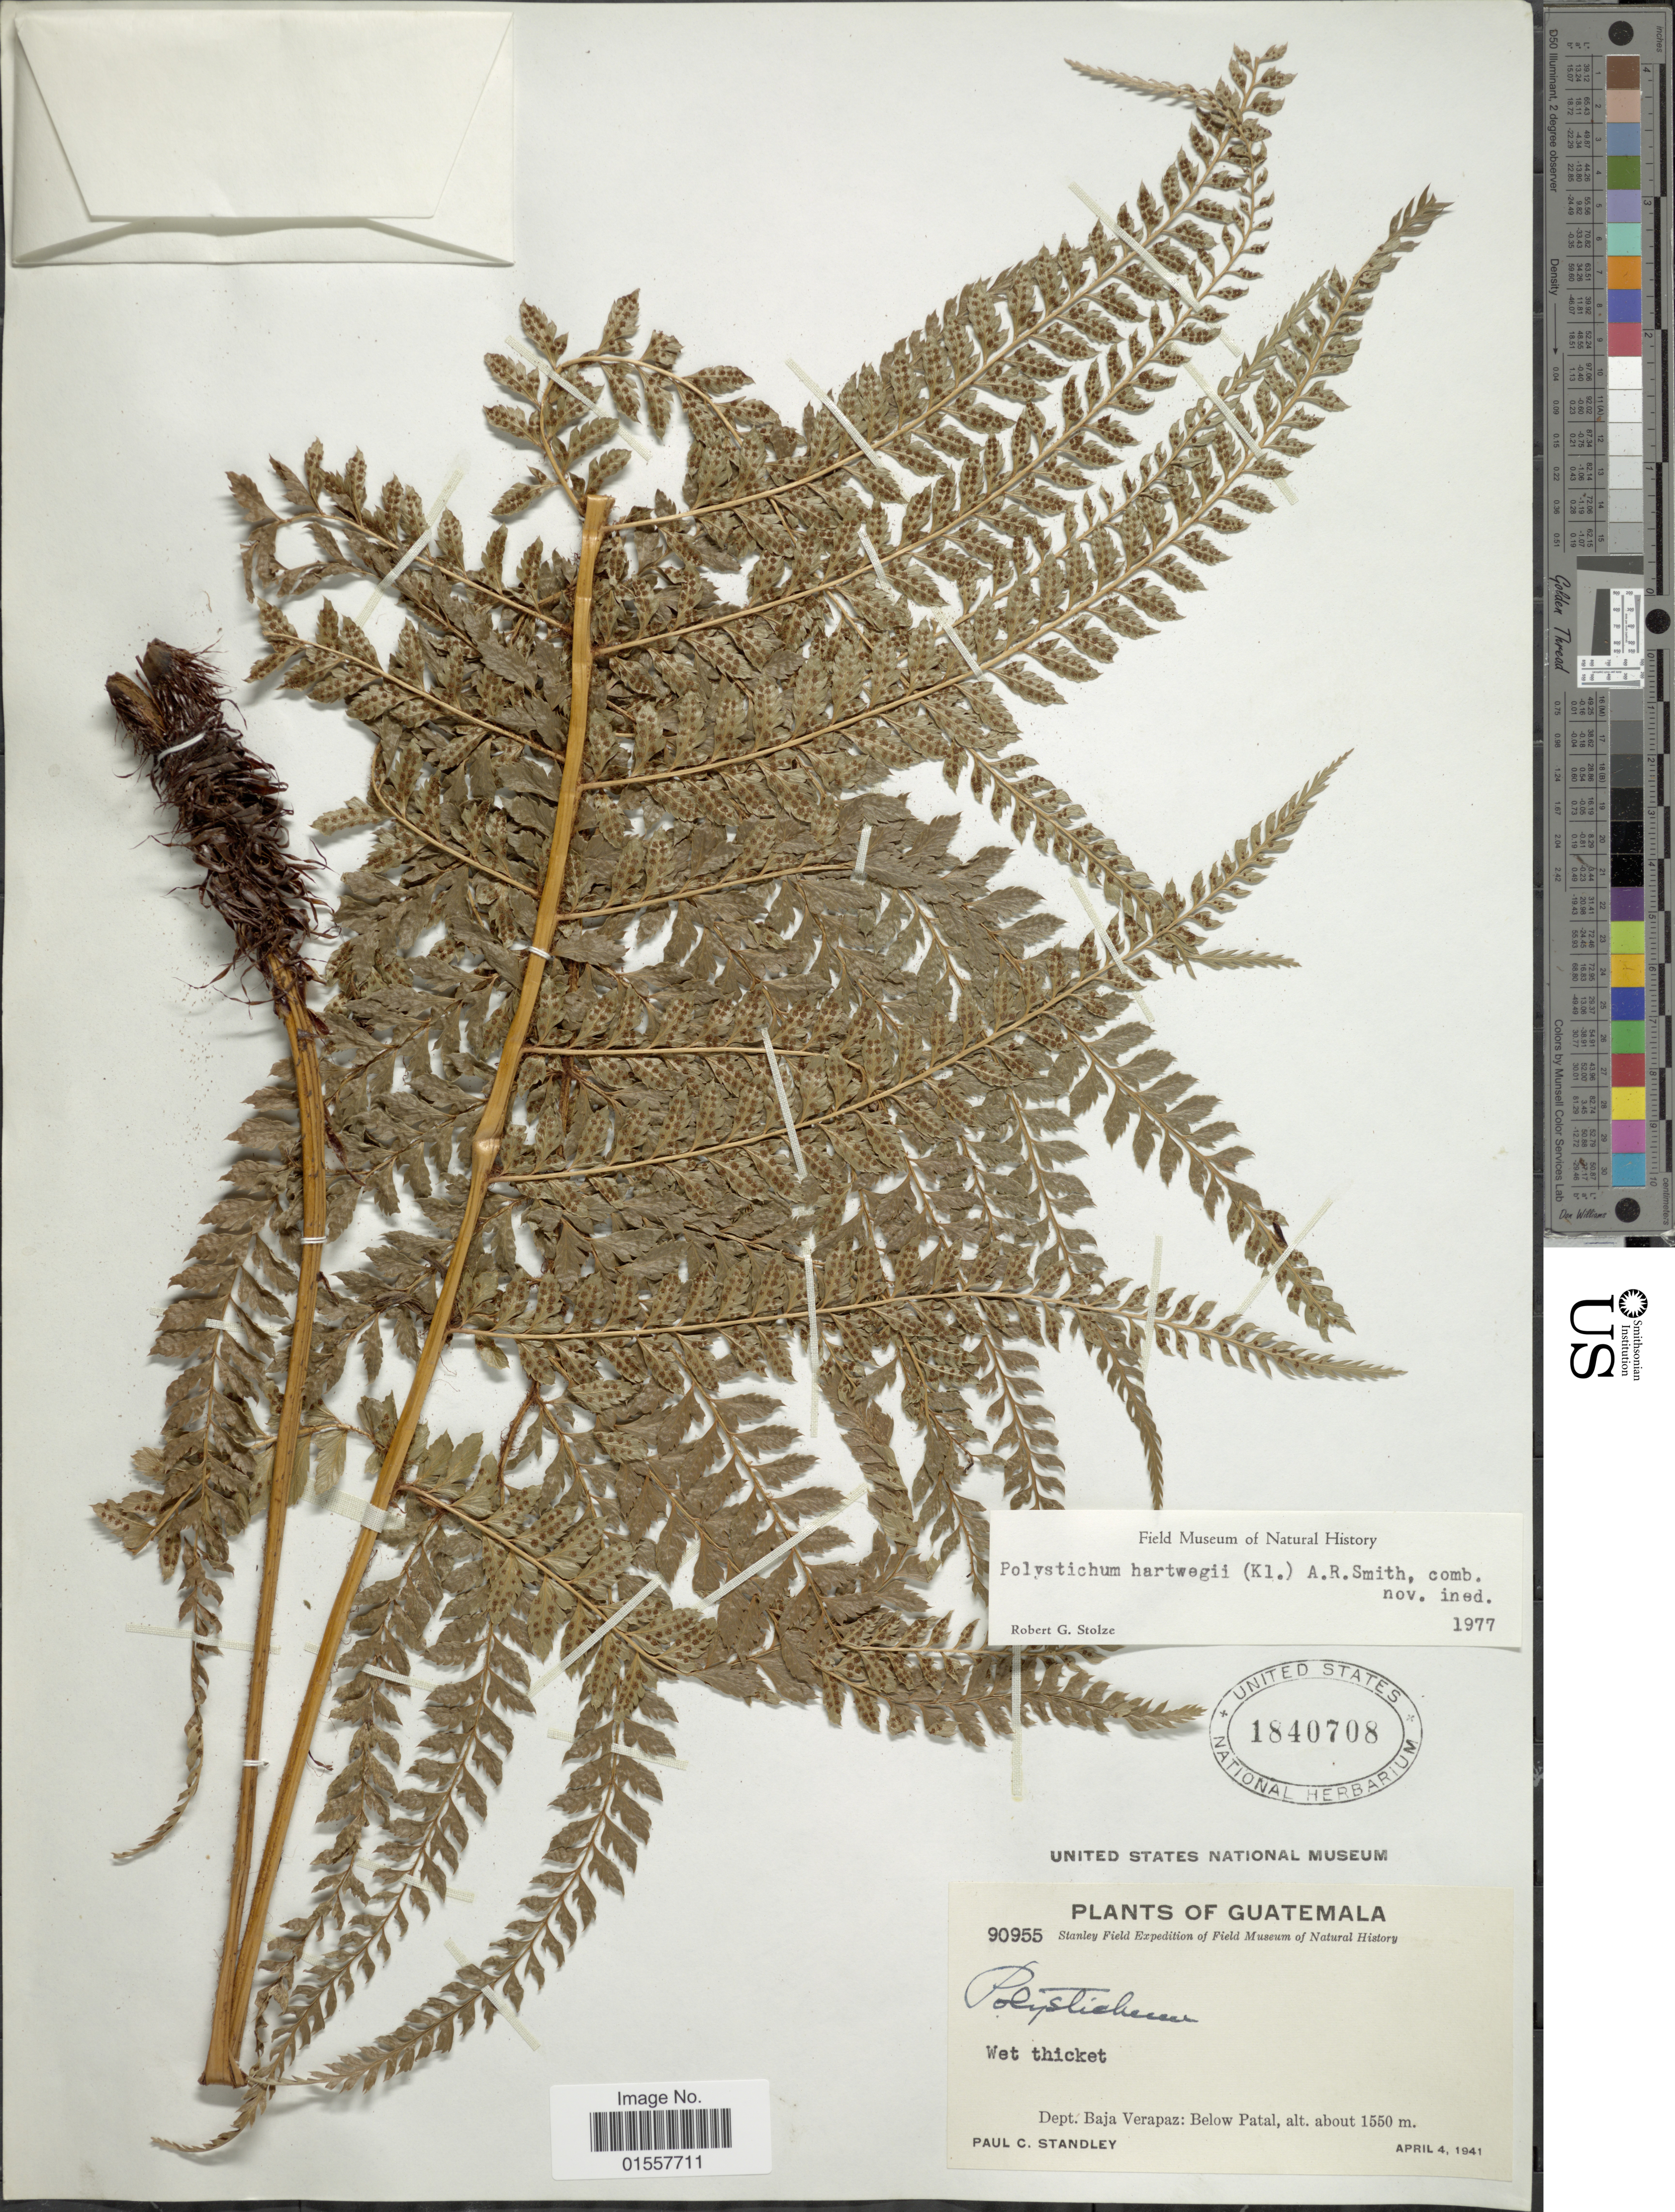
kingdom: Plantae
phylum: Tracheophyta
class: Polypodiopsida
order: Polypodiales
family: Dryopteridaceae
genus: Polystichum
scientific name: Polystichum hartwegii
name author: (Klotzsch) Hieron.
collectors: P. C. Standley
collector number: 90955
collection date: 1941-04-04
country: Guatemala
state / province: Baja Verapaz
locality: Dept. Baja Verapaz: below Patal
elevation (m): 1550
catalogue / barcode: US 1840708